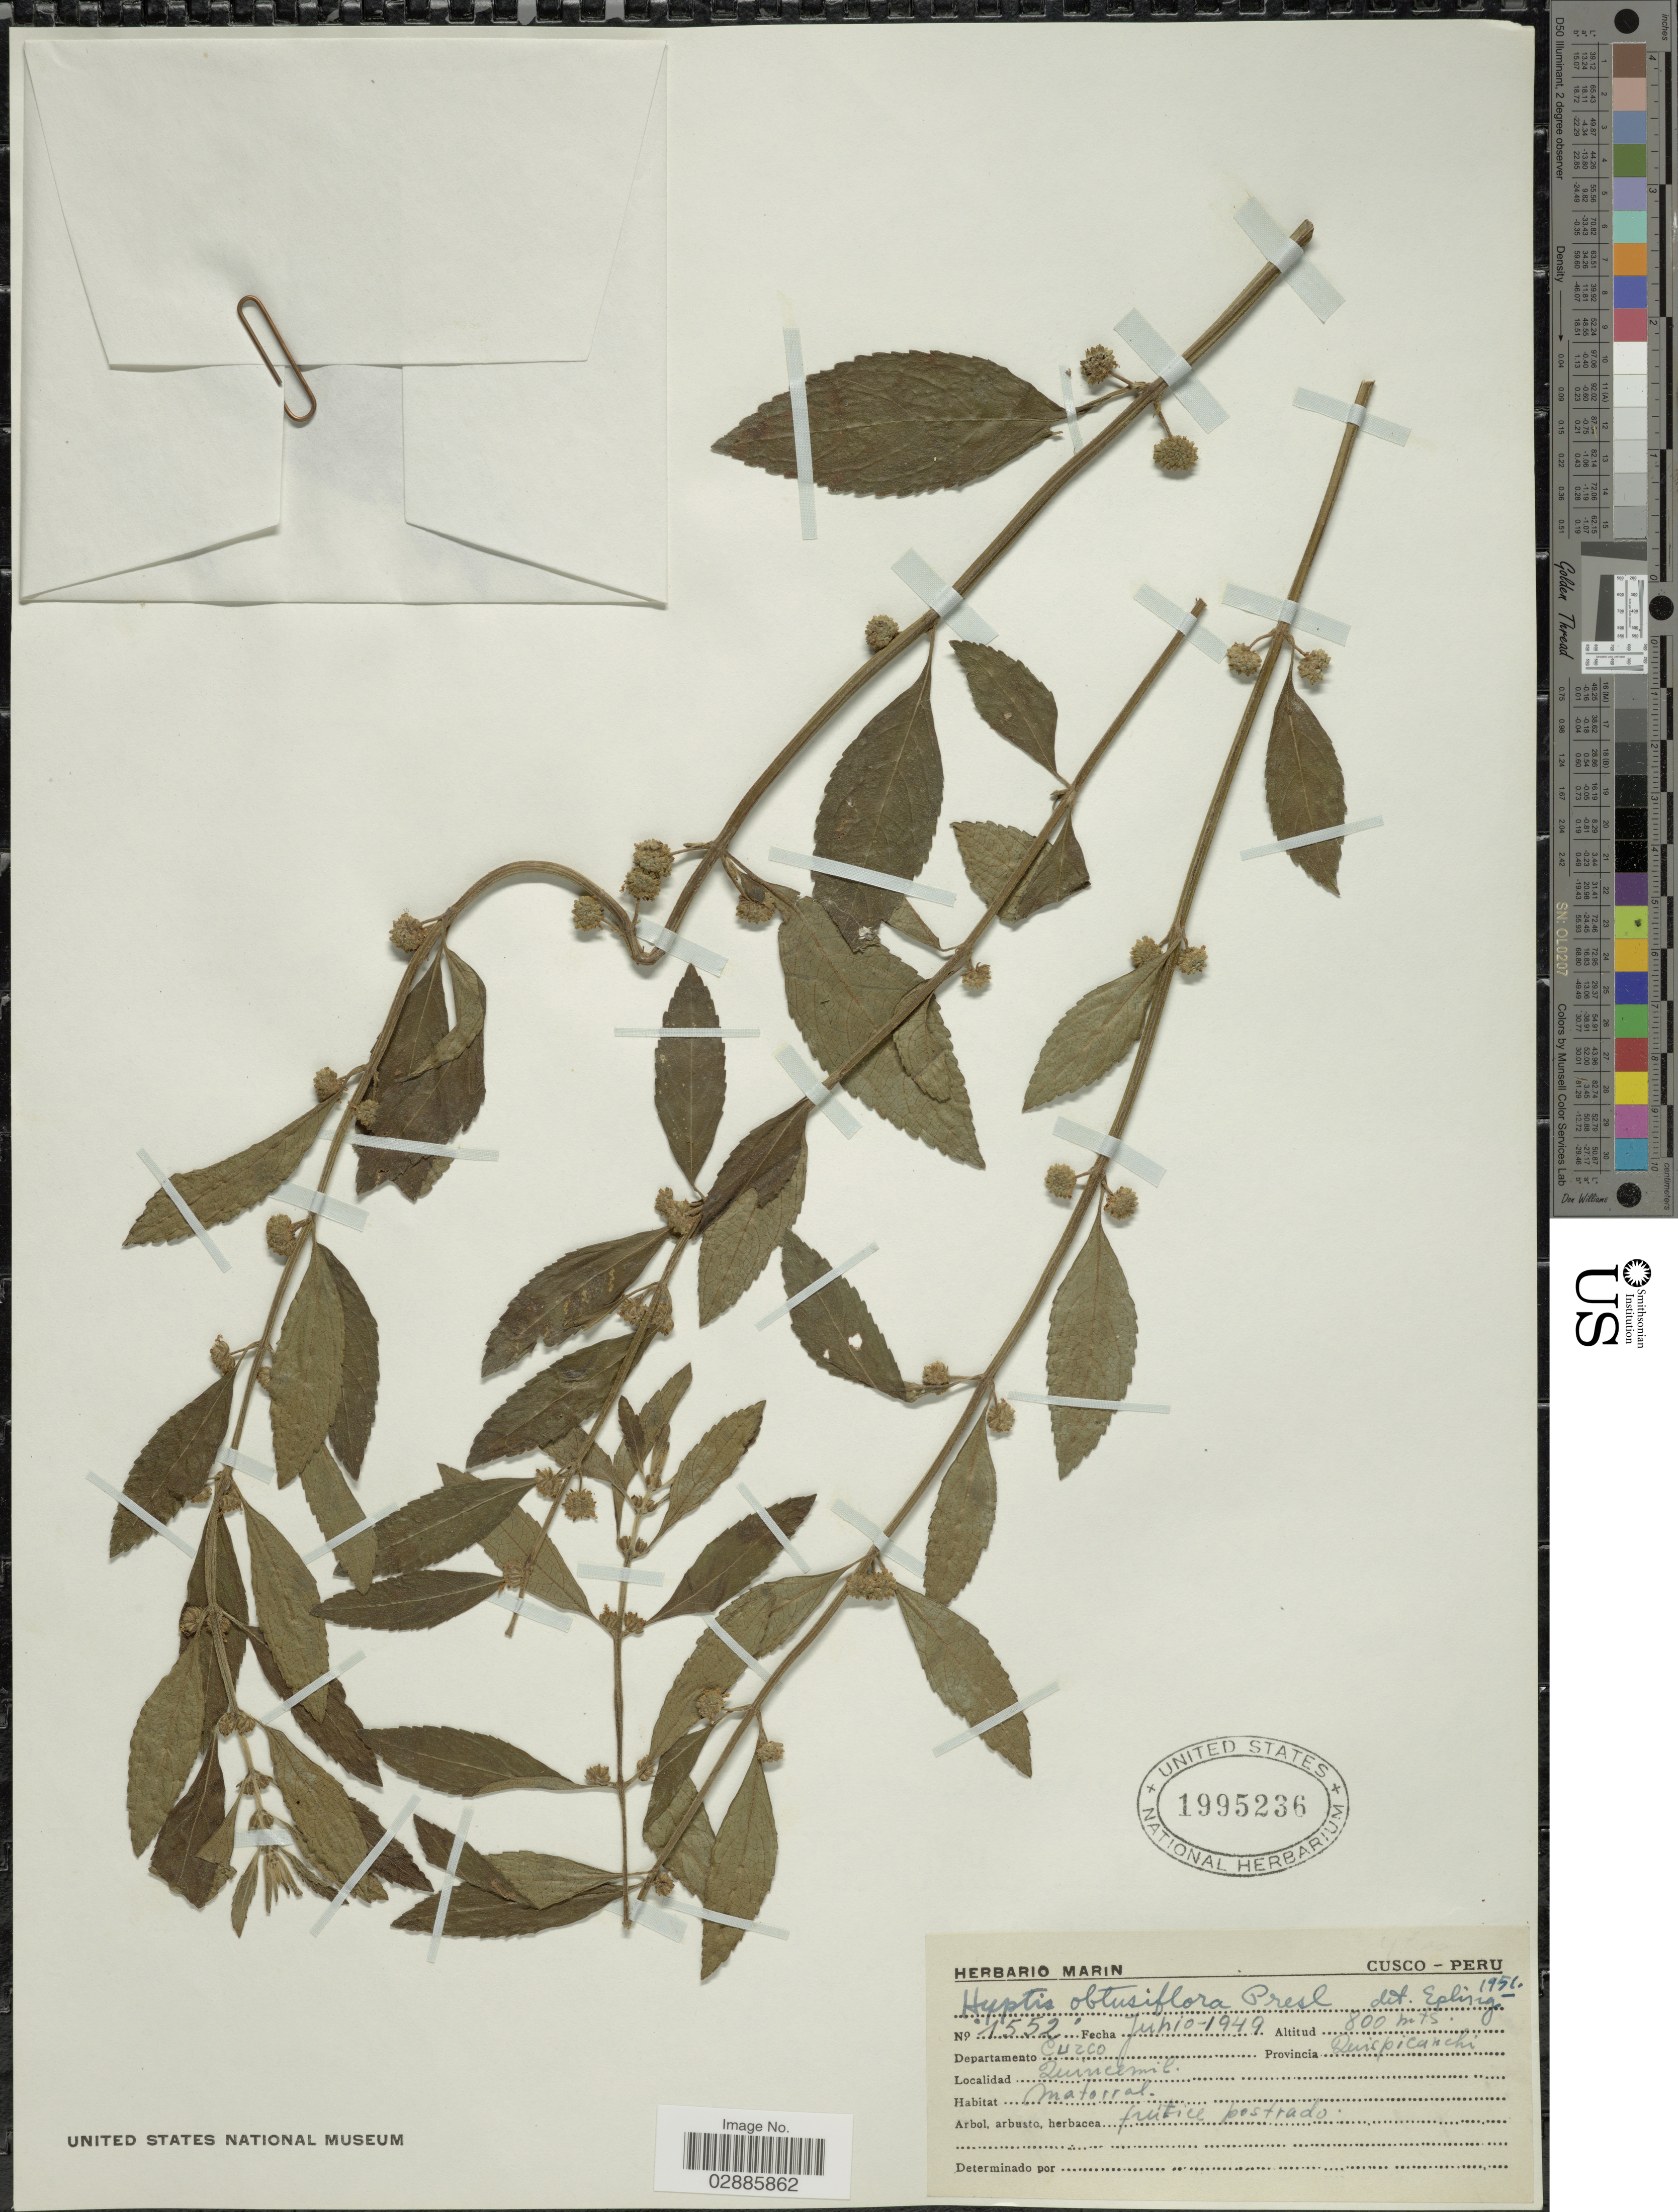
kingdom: Plantae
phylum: Tracheophyta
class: Magnoliopsida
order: Lamiales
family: Lamiaceae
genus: Hyptis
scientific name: Hyptis obtusiflora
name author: C. Presl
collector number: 1552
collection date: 1949-06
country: Peru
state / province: Cusco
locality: Departamento Cuzco, Provincia Quispicanchi, Quincemil.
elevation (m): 800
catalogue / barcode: US 1995236